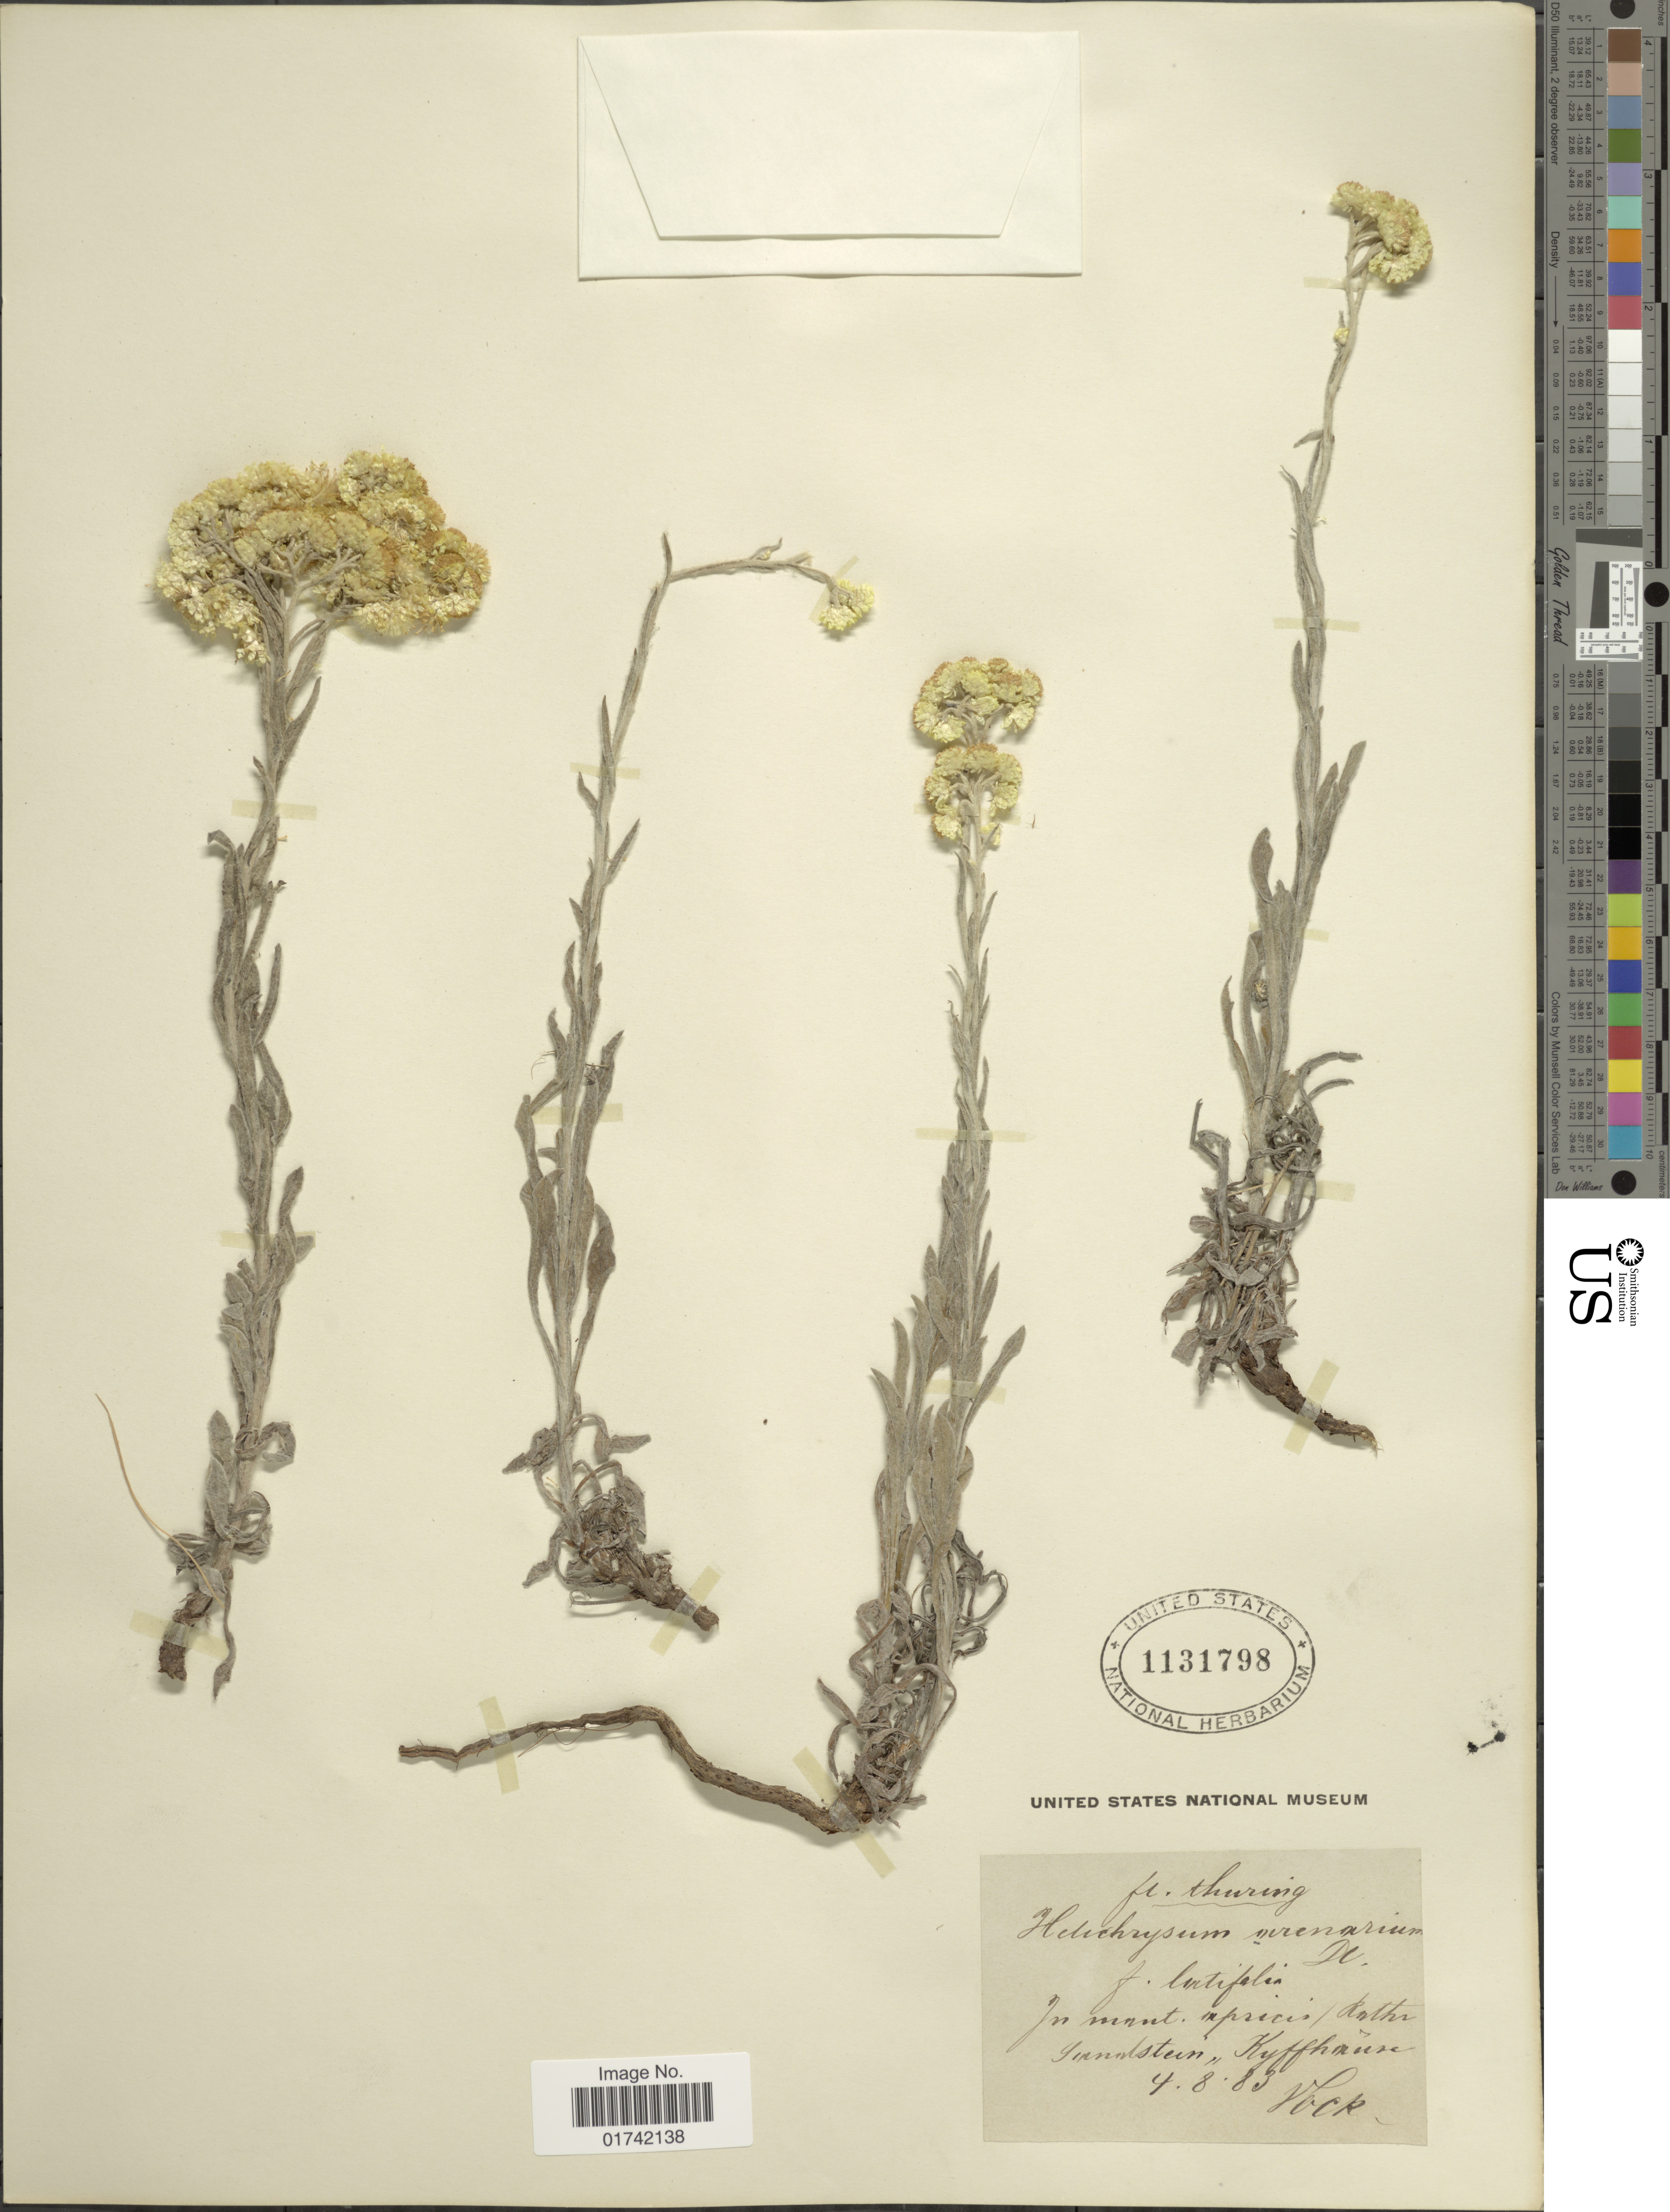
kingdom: Plantae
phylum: Tracheophyta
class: Magnoliopsida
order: Asterales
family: Asteraceae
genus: Helichrysum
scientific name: Helichrysum arenarium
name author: (L.) Moench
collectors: Vock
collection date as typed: Transcribed d/m/y: 4/8/83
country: Germany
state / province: Thuringia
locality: In mnnt., in prices/ rather Sindstein, Kuffhause [interpreted]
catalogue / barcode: US 1131798